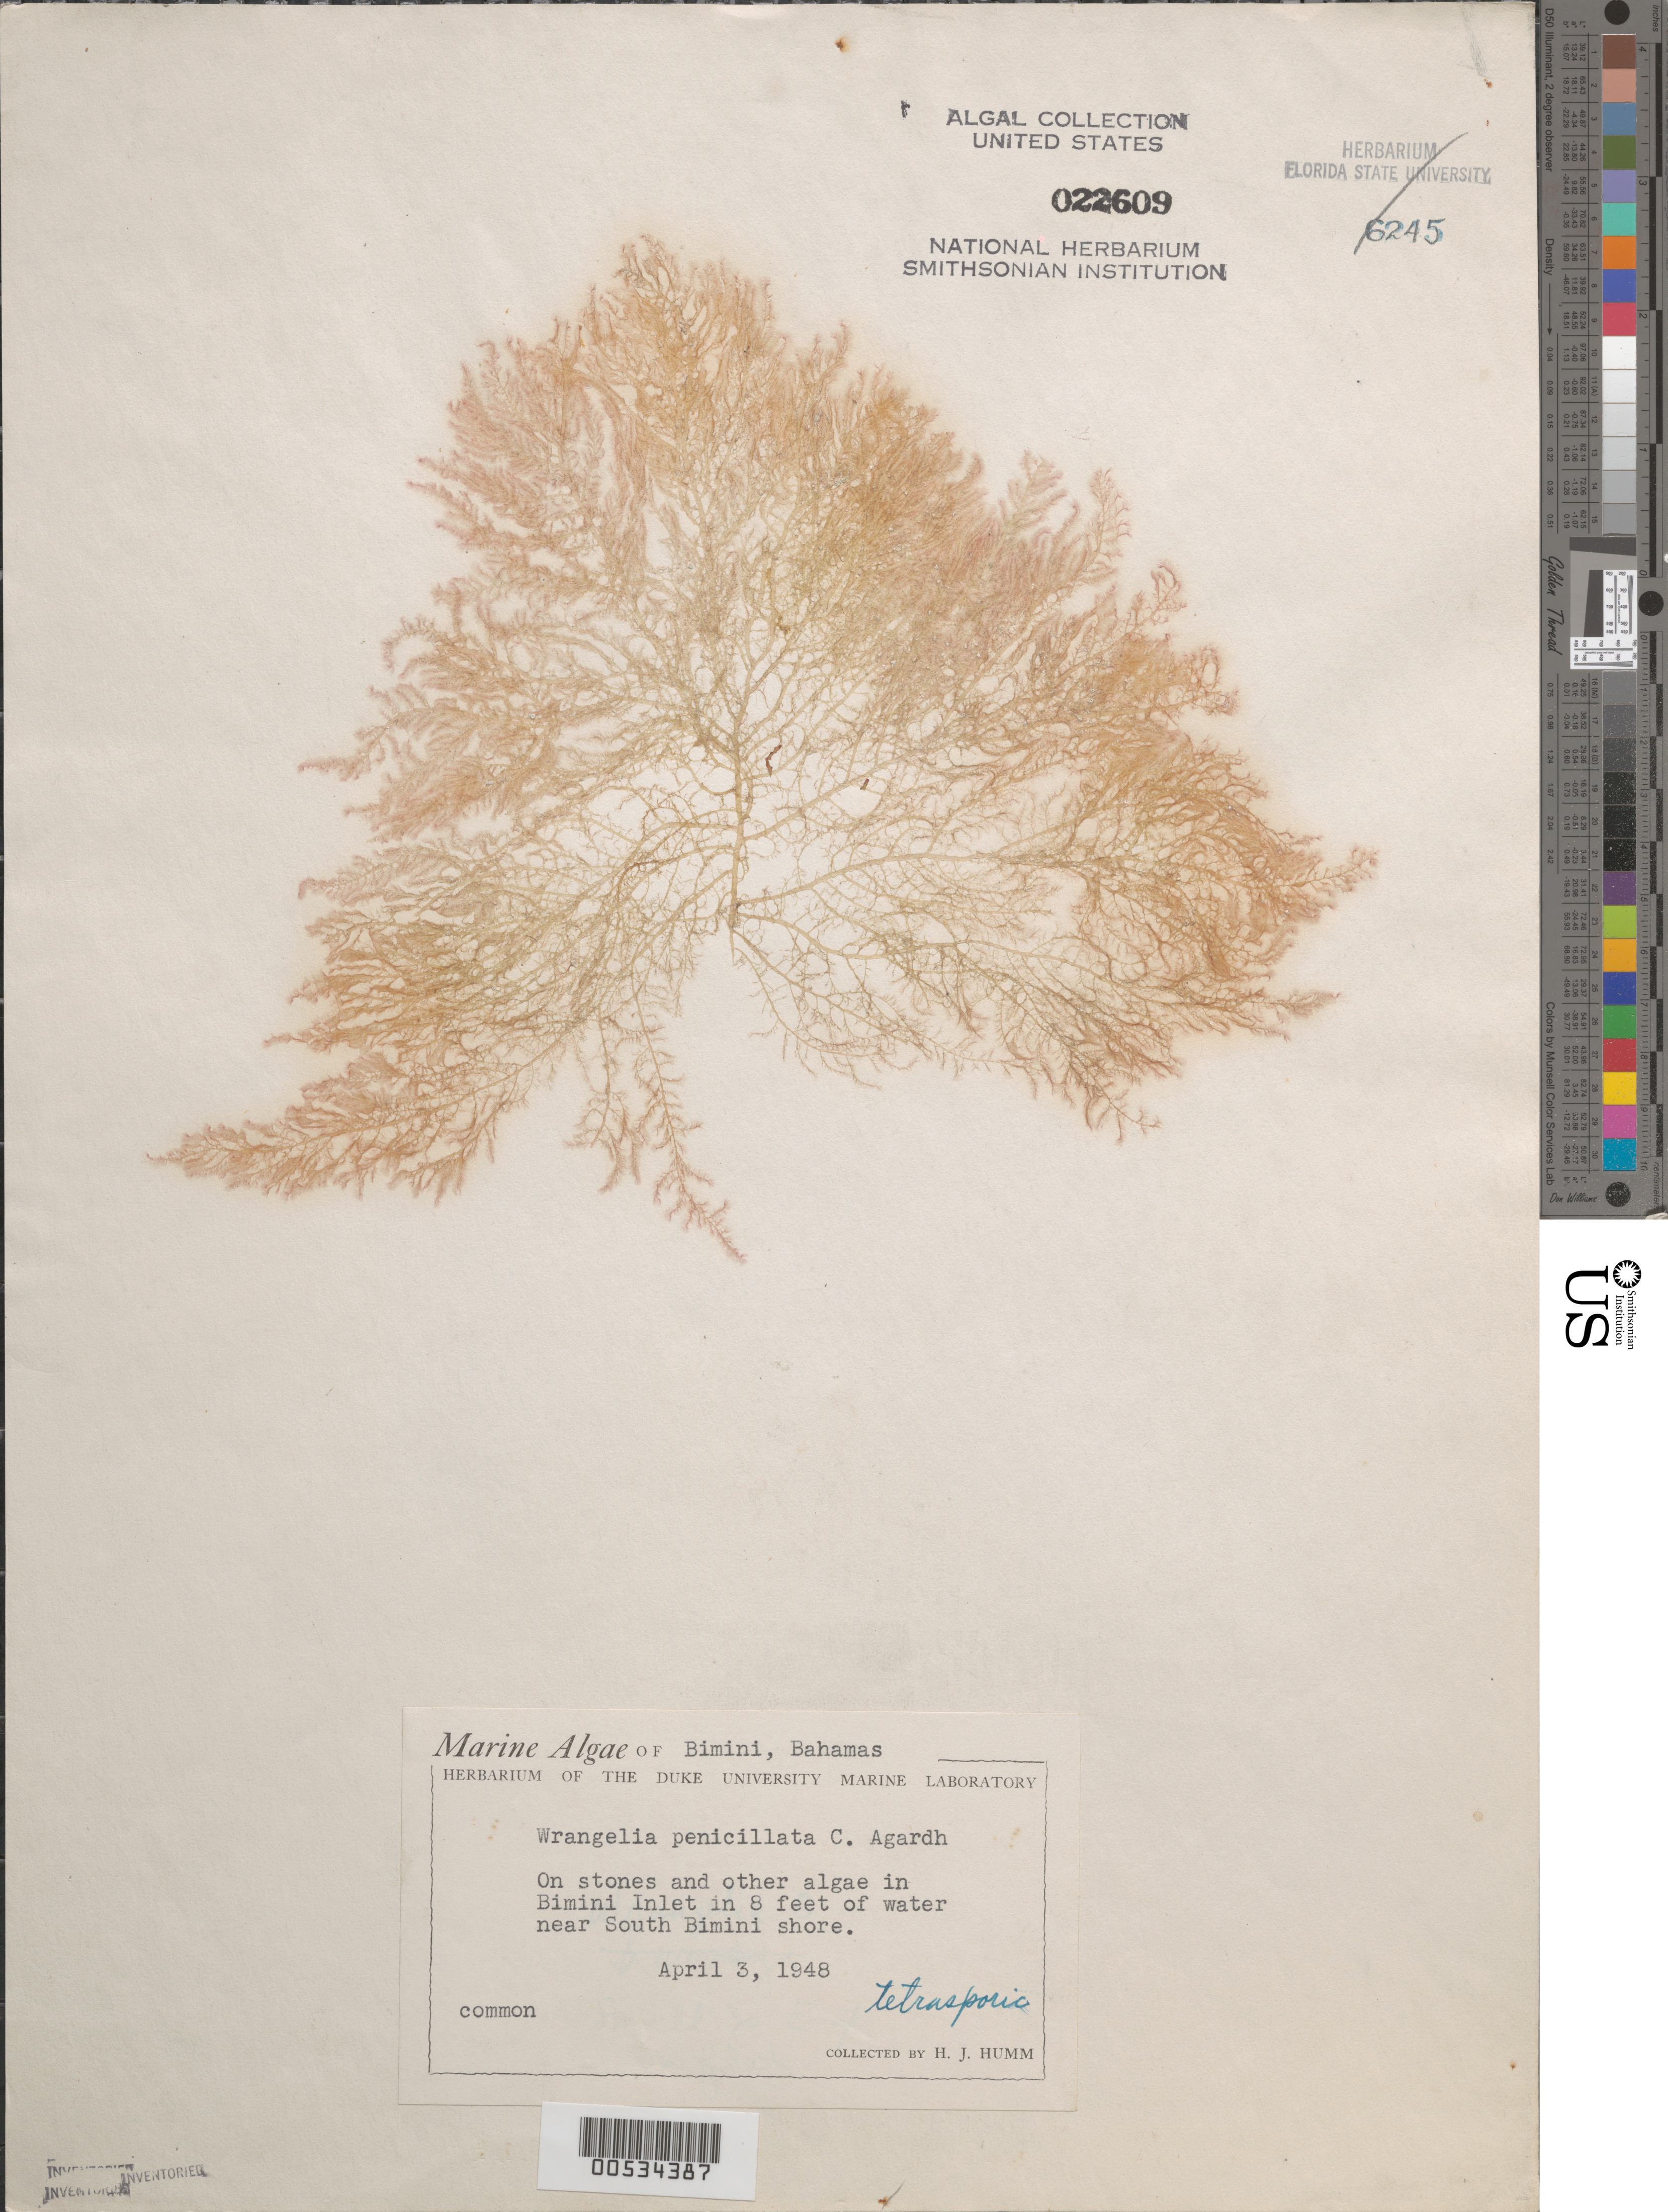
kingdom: Plantae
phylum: Rhodophyta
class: Florideophyceae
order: Ceramiales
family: Wrangeliaceae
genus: Wrangelia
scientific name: Wrangelia penicillata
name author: (C. Agardh) C. Agardh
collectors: H. J. Humm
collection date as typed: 03 Apr 1948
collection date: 1948-04-03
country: Bahamas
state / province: Biminis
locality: Bimini inlet near south bimini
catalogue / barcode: US 22609